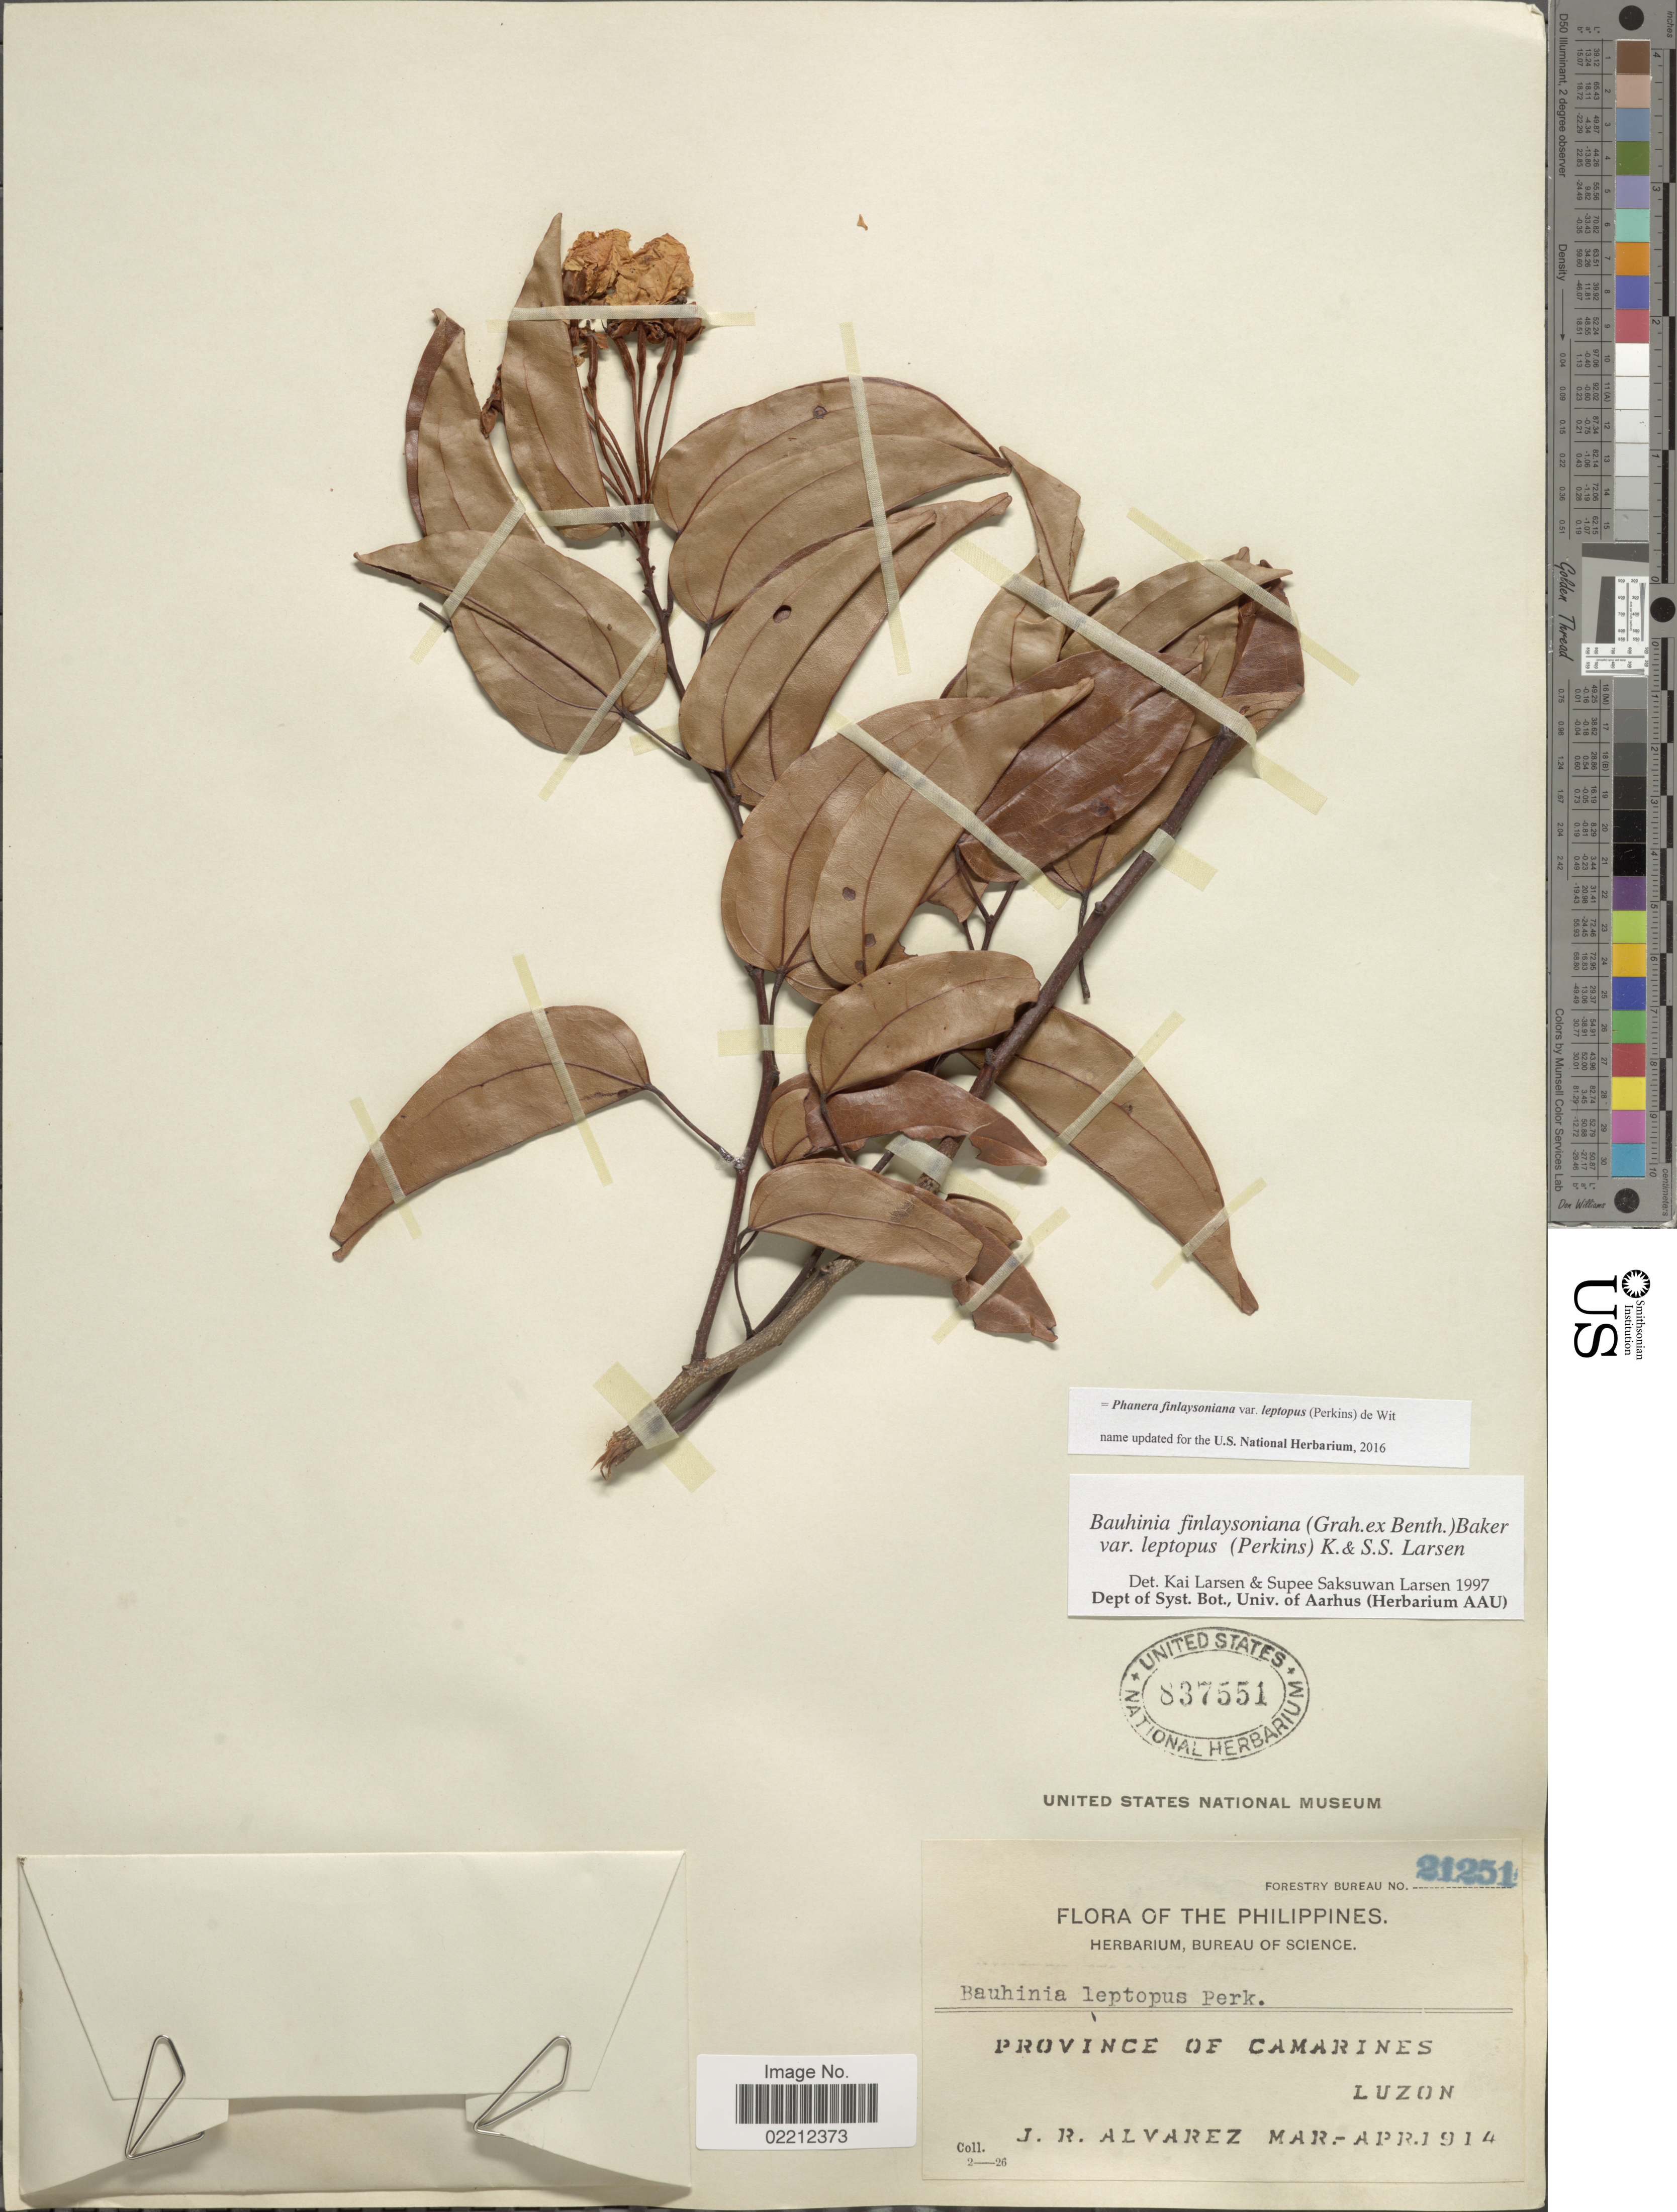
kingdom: Plantae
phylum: Tracheophyta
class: Magnoliopsida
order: Fabales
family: Fabaceae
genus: Phanera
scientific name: Phanera finlaysoniana var. leptopus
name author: (Perkins) de Wit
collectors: J. Alvarez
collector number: Forest Bureau 21251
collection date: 1914-03/1914-04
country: Philippines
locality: Province of Camarines, Luzon.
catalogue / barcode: US 837551